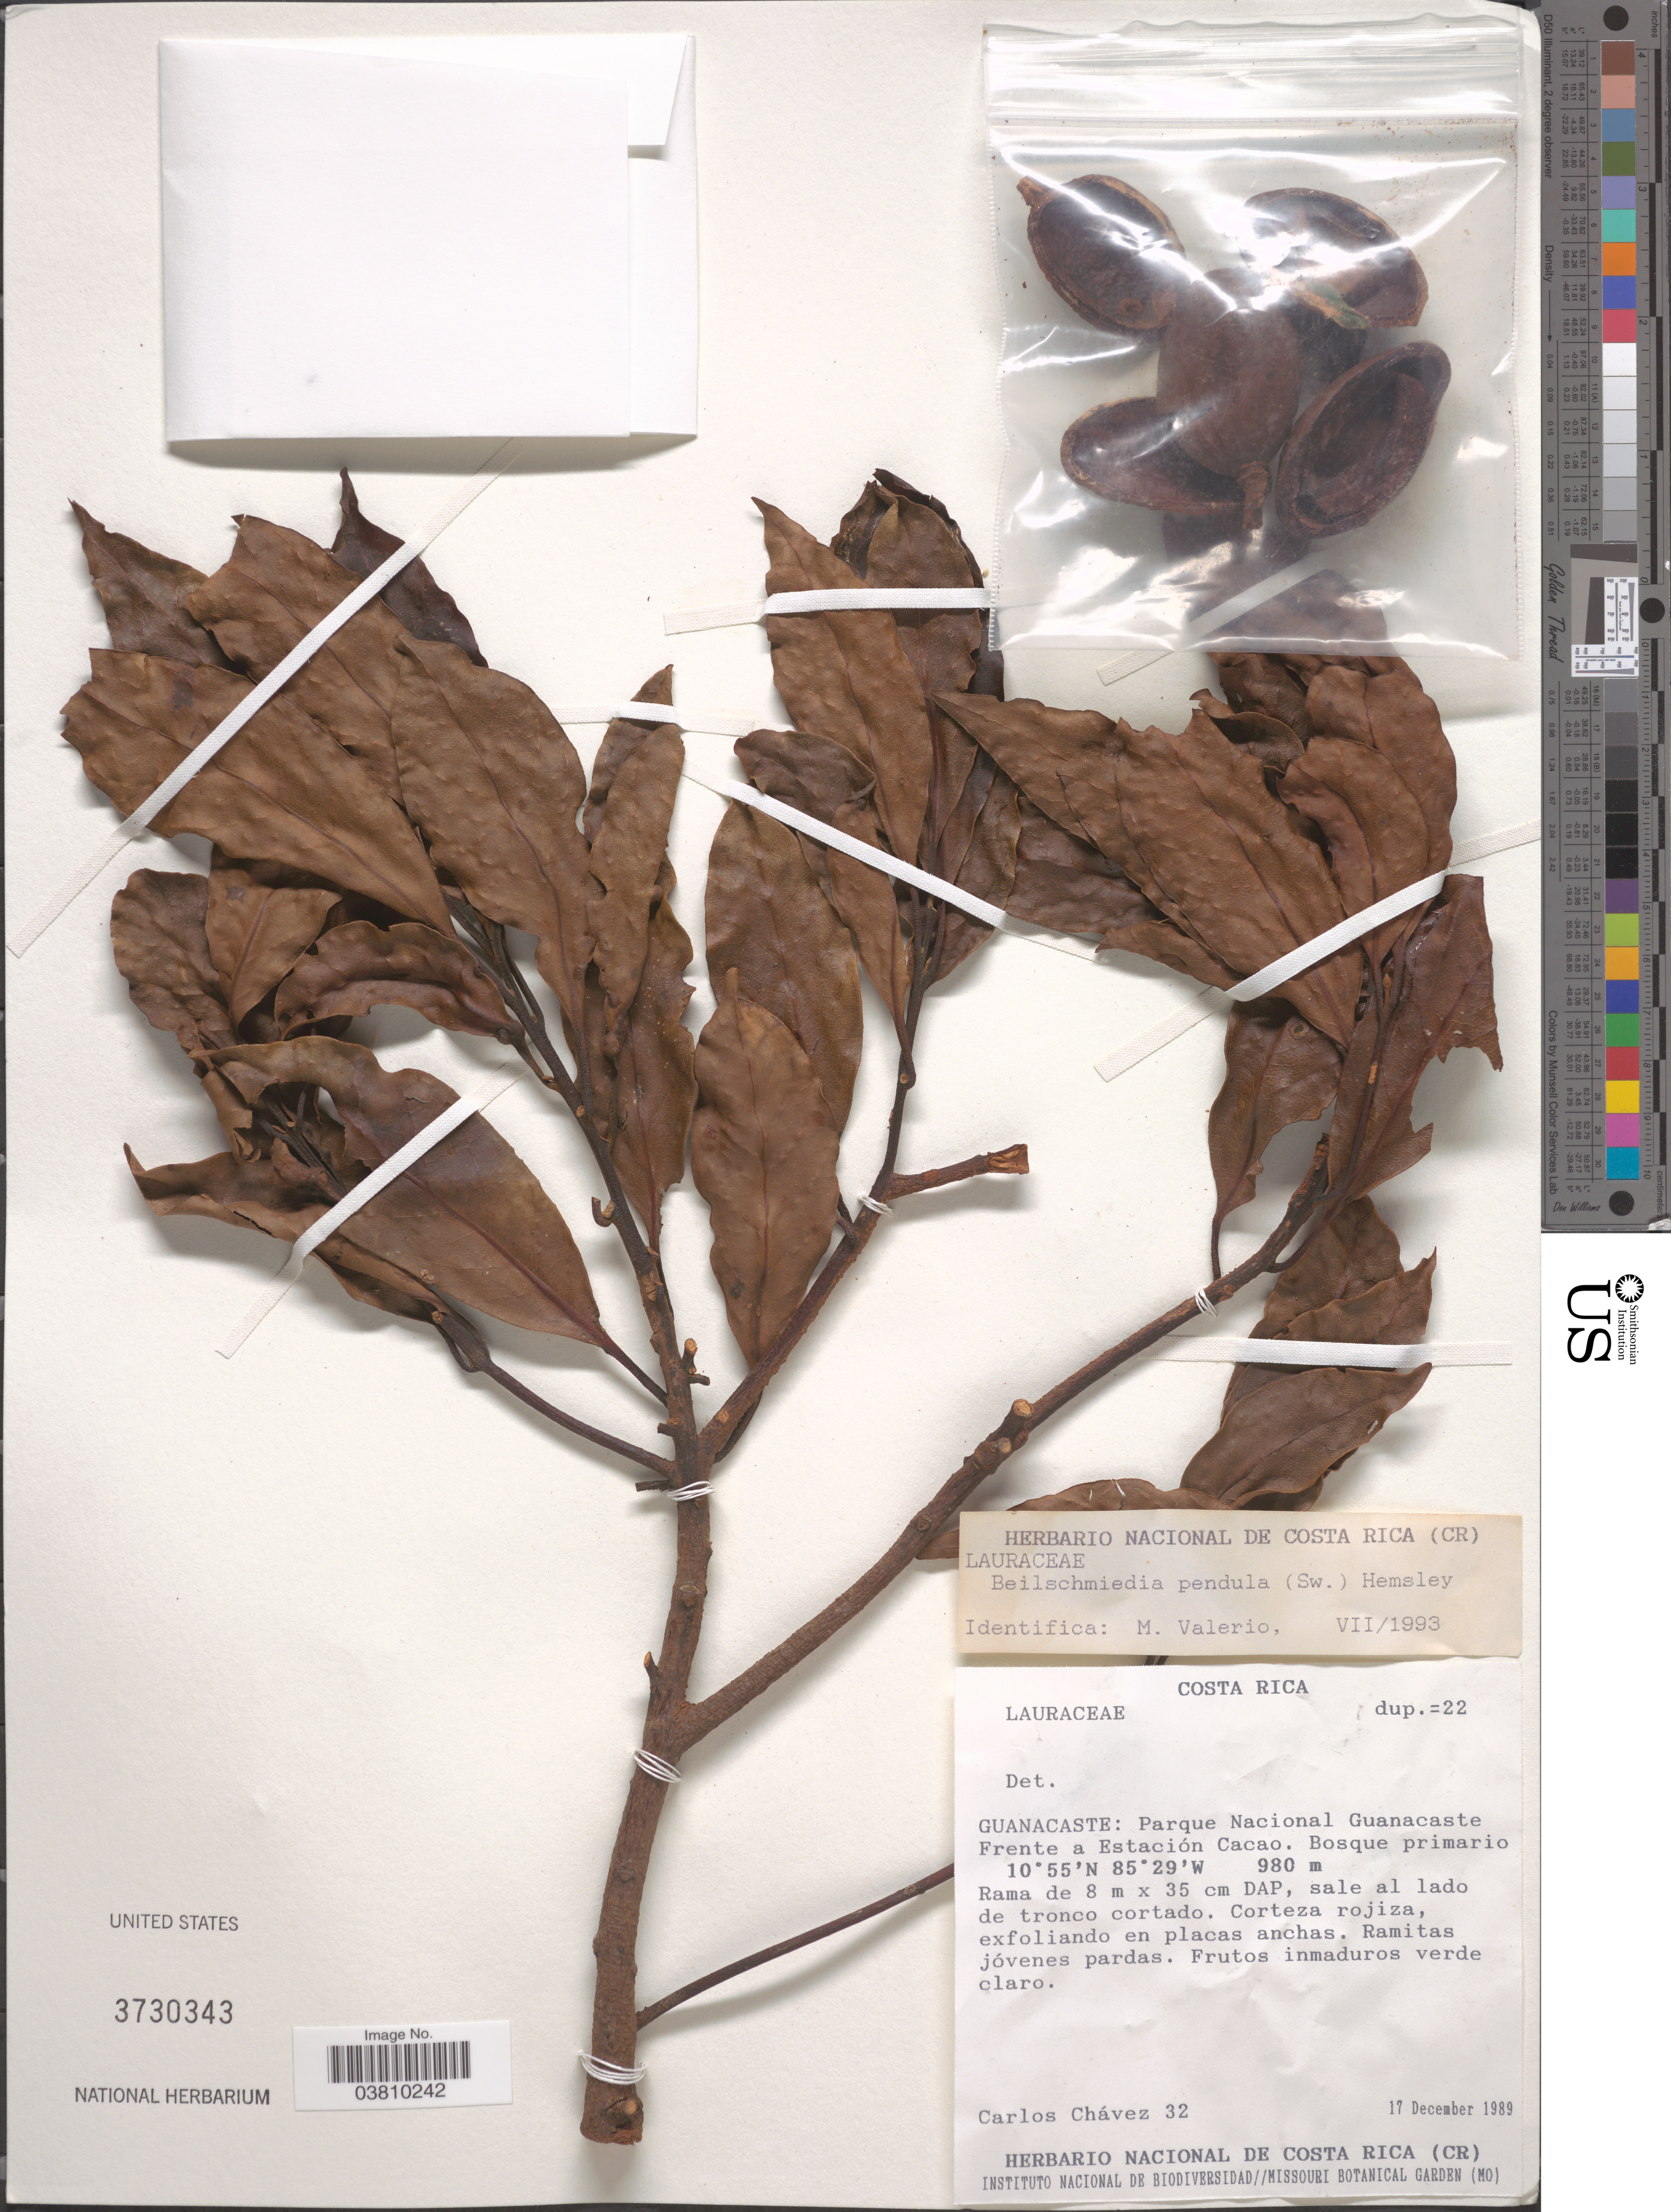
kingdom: Plantae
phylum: Tracheophyta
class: Magnoliopsida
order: Laurales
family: Lauraceae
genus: Beilschmiedia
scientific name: Beilschmiedia pendula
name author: (Sw.) Hemsl.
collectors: C. Chávez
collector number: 32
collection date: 1989-12-17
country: Costa Rica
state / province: Guanacaste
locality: Parque Nacional Guanacaste Frente a Estación Cacao.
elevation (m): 980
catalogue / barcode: US 3730343